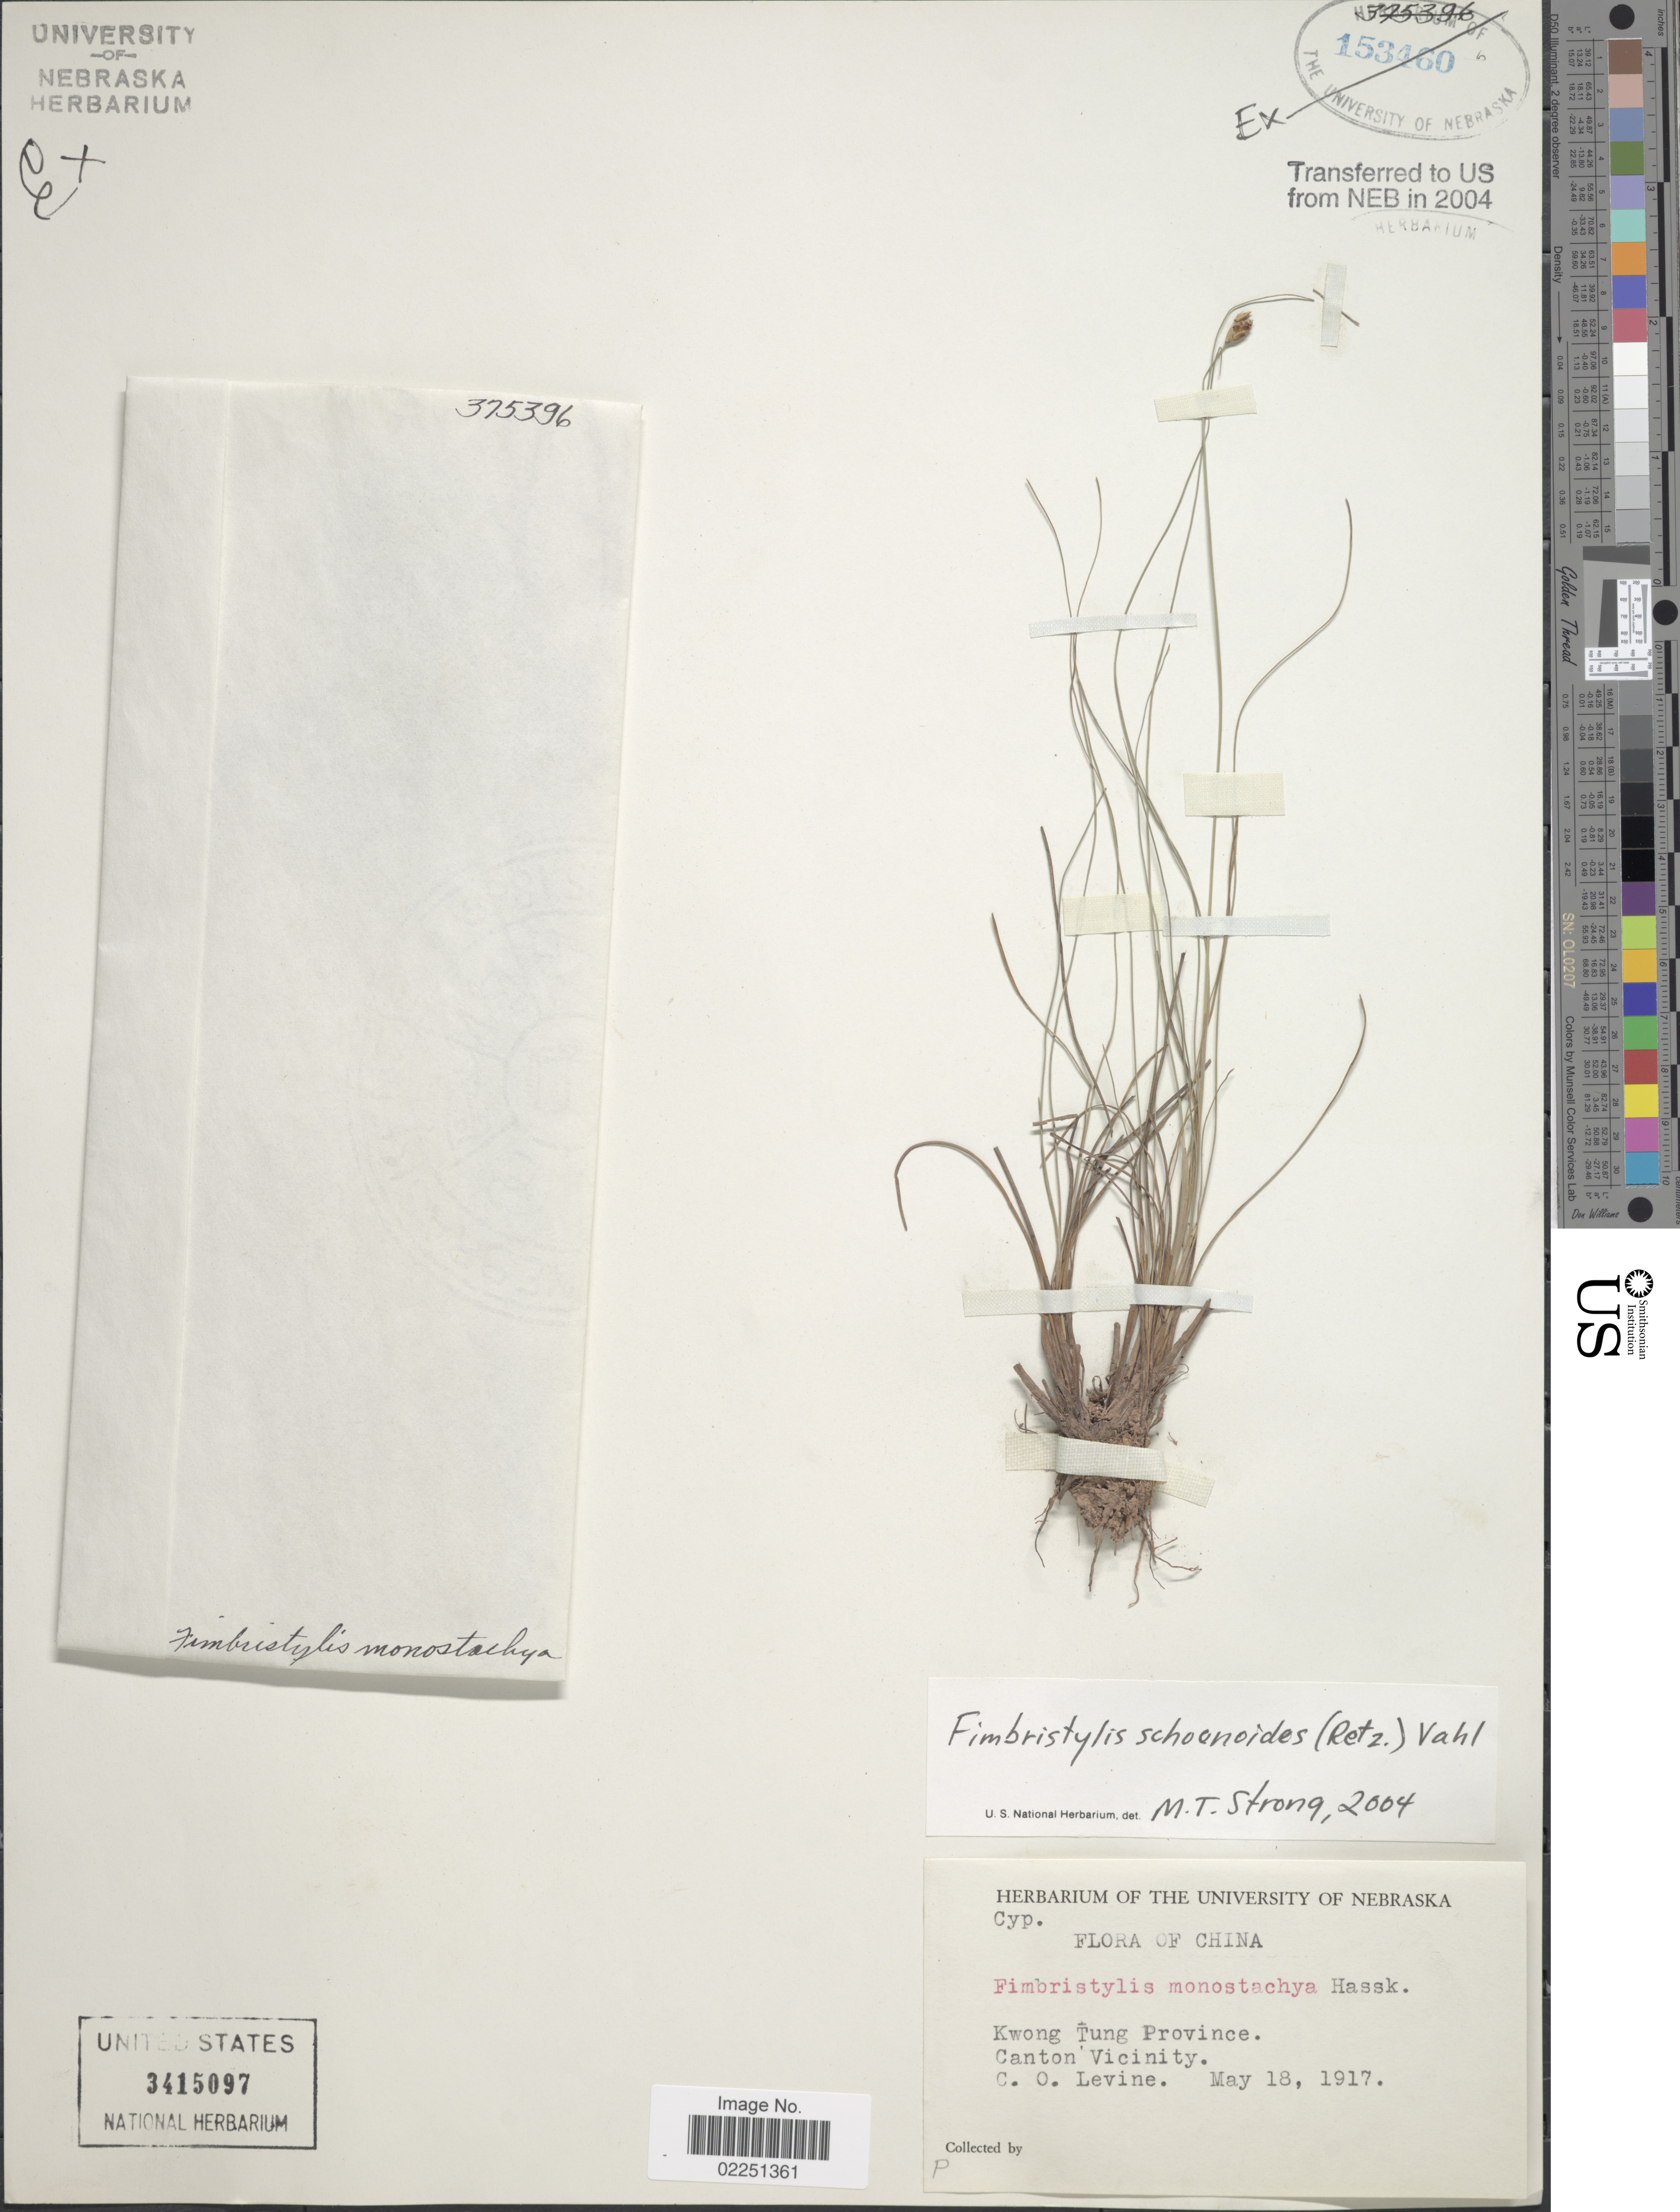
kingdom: Plantae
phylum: Tracheophyta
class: Liliopsida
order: Poales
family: Cyperaceae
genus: Fimbristylis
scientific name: Fimbristylis schoenoides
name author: (Retz.) Vahl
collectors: C. O. Levine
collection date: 1917-05-18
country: China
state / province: Guangdong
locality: Kwong Tung Province, Canton Vicinity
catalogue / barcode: US 3415097